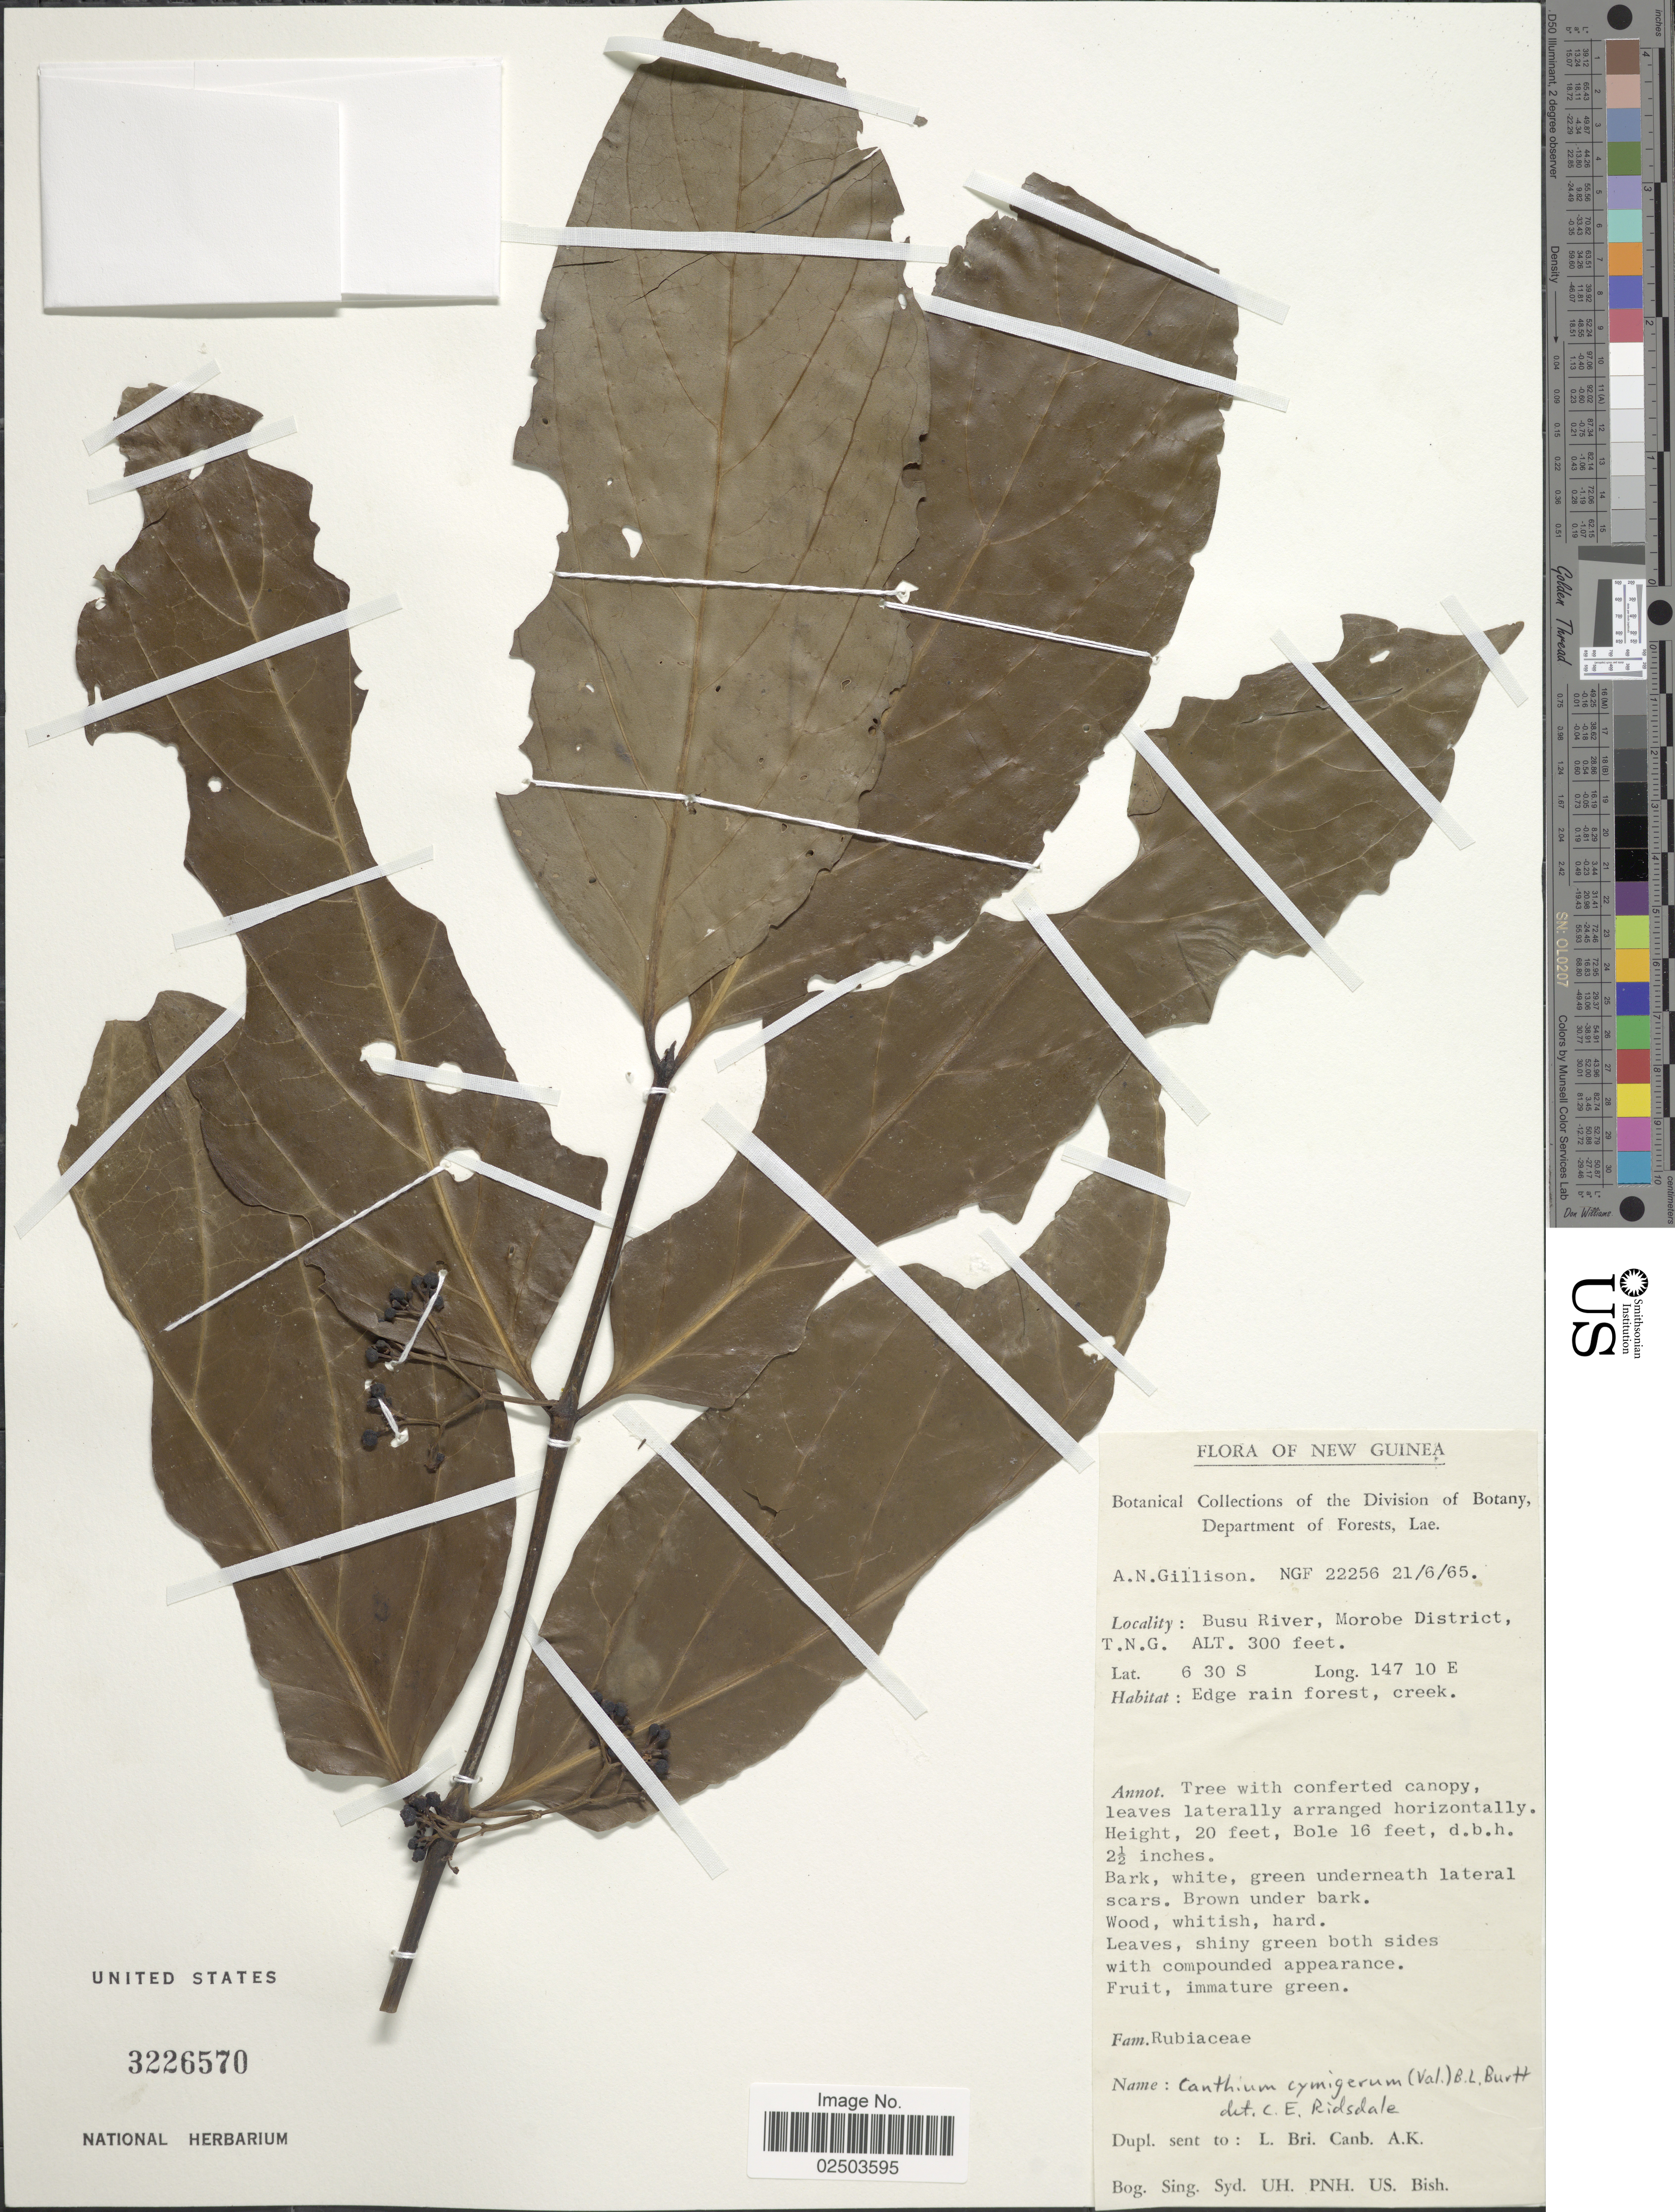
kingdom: Plantae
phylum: Tracheophyta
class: Magnoliopsida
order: Gentianales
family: Rubiaceae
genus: Psydrax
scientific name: Psydrax cymigera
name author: (Valeton) S. T. Reynolds & R.J.F. Hend.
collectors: A. Gillison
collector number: NGF 22256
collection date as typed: Transcribed d/m/y: 21/6/65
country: Papua New Guinea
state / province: Morobe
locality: New Guinea. Busu River, Morobe District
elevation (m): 91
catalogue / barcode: US 3226570